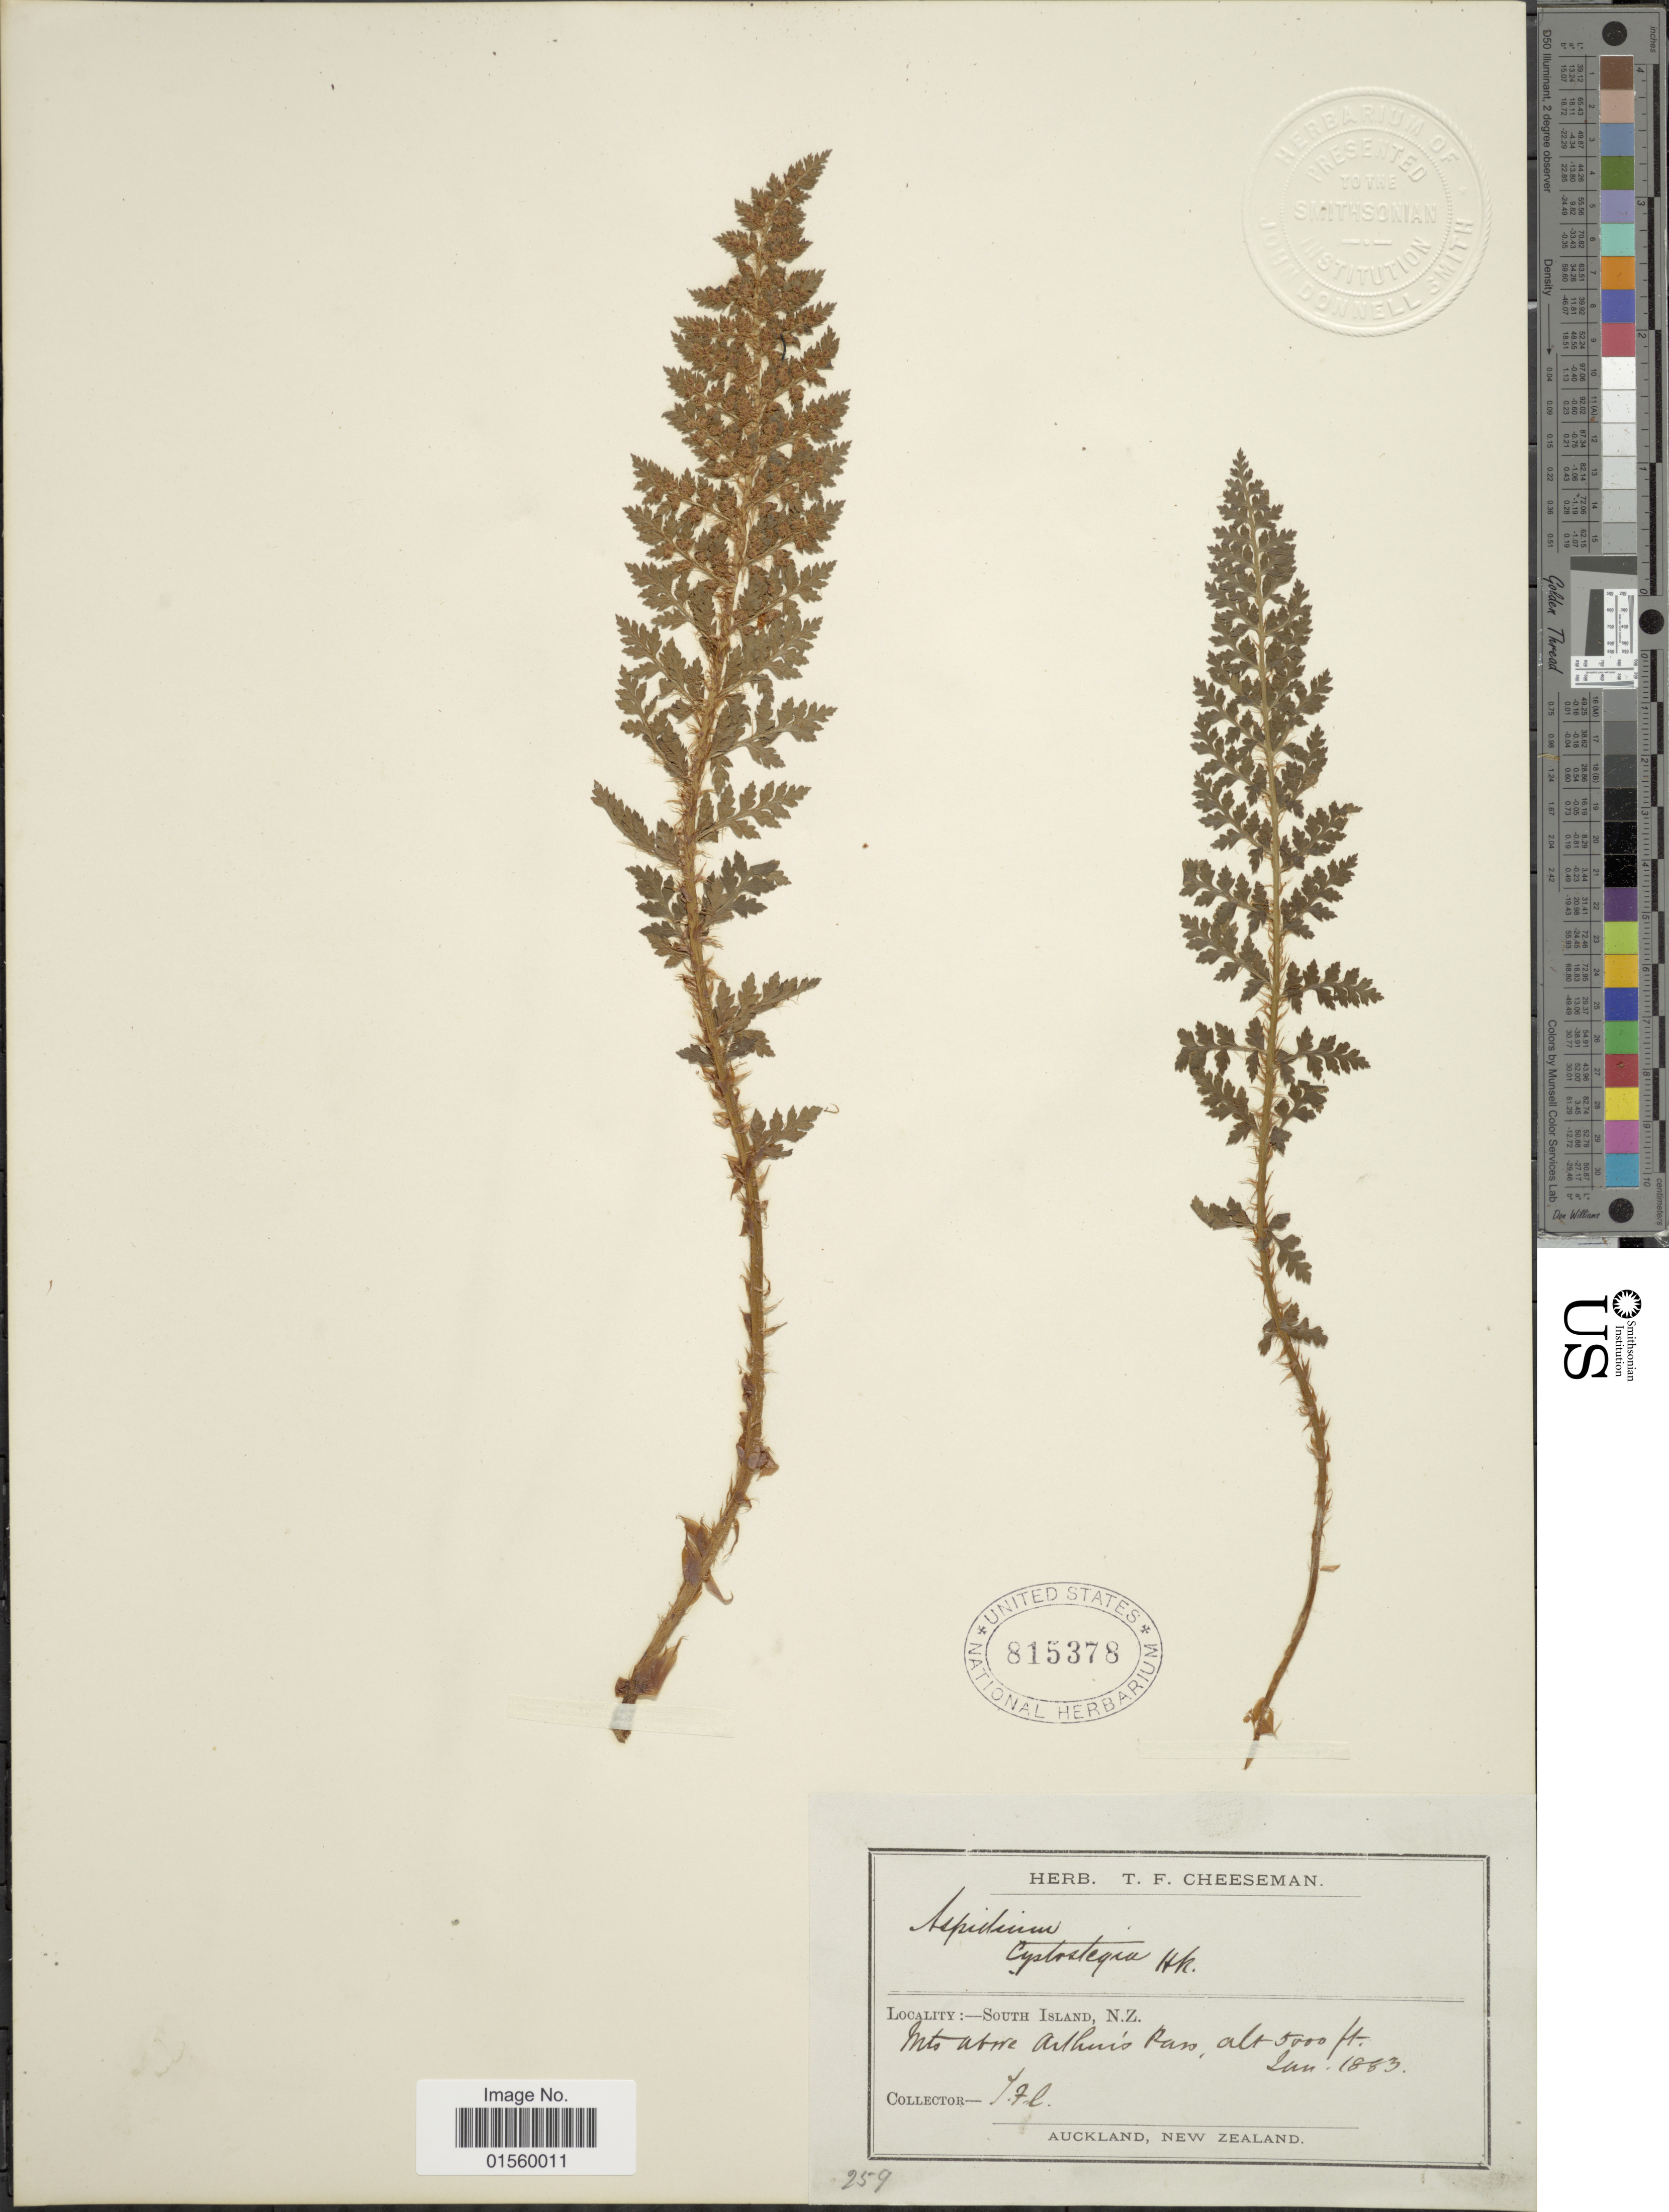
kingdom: Plantae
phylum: Tracheophyta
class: Polypodiopsida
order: Polypodiales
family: Dryopteridaceae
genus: Polystichum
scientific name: Polystichum cystostegia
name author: (Hook.) J.B. Armstr.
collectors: T. F. Cheeseman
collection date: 1883-06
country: New Zealand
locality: South Island, N. Z., Mts. Abrre, Arthur's Pass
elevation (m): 1524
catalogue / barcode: US 815378